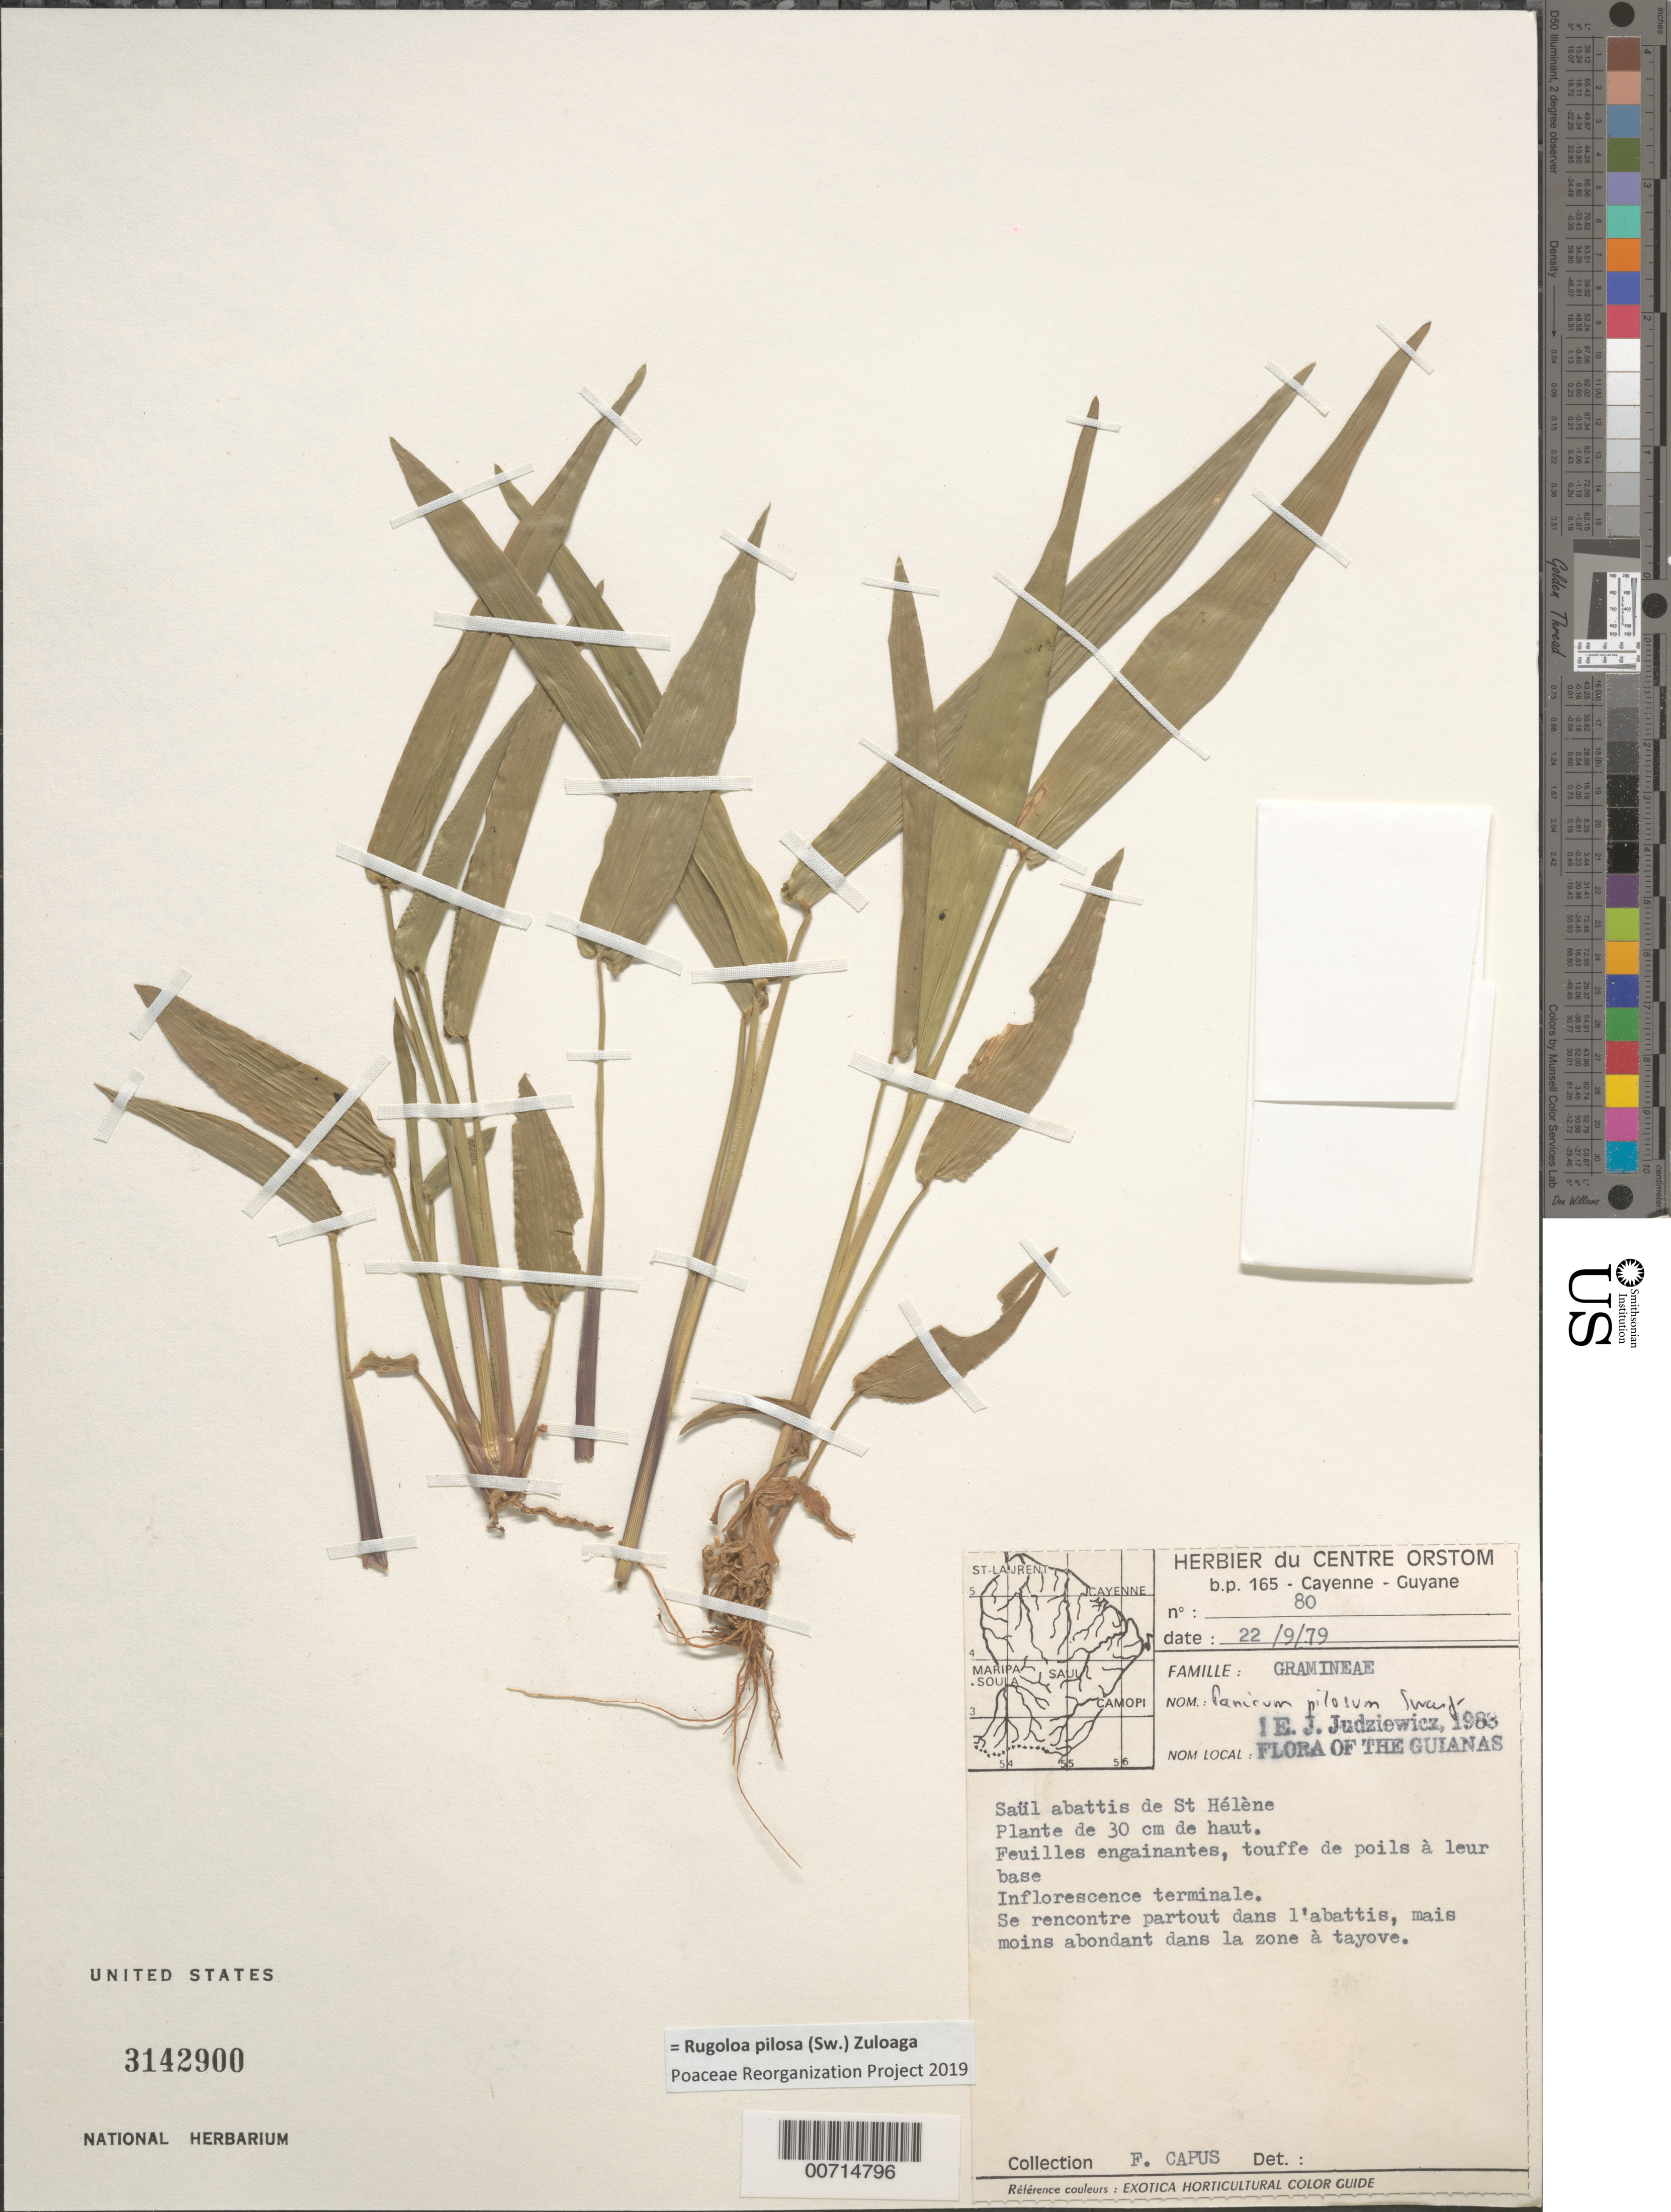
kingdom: Plantae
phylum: Tracheophyta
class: Liliopsida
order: Poales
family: Poaceae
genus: Panicum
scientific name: Panicum pilosum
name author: Sw.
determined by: Judziewicz, E. J.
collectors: F. Capus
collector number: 80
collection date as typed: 22-Sep-79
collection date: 1979-09-22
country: French Guiana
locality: Saül, abattis de St. Helene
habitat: Se recontre partout dans l'abattis, mais moins abondant dans la zone à tayove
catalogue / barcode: US 3142900